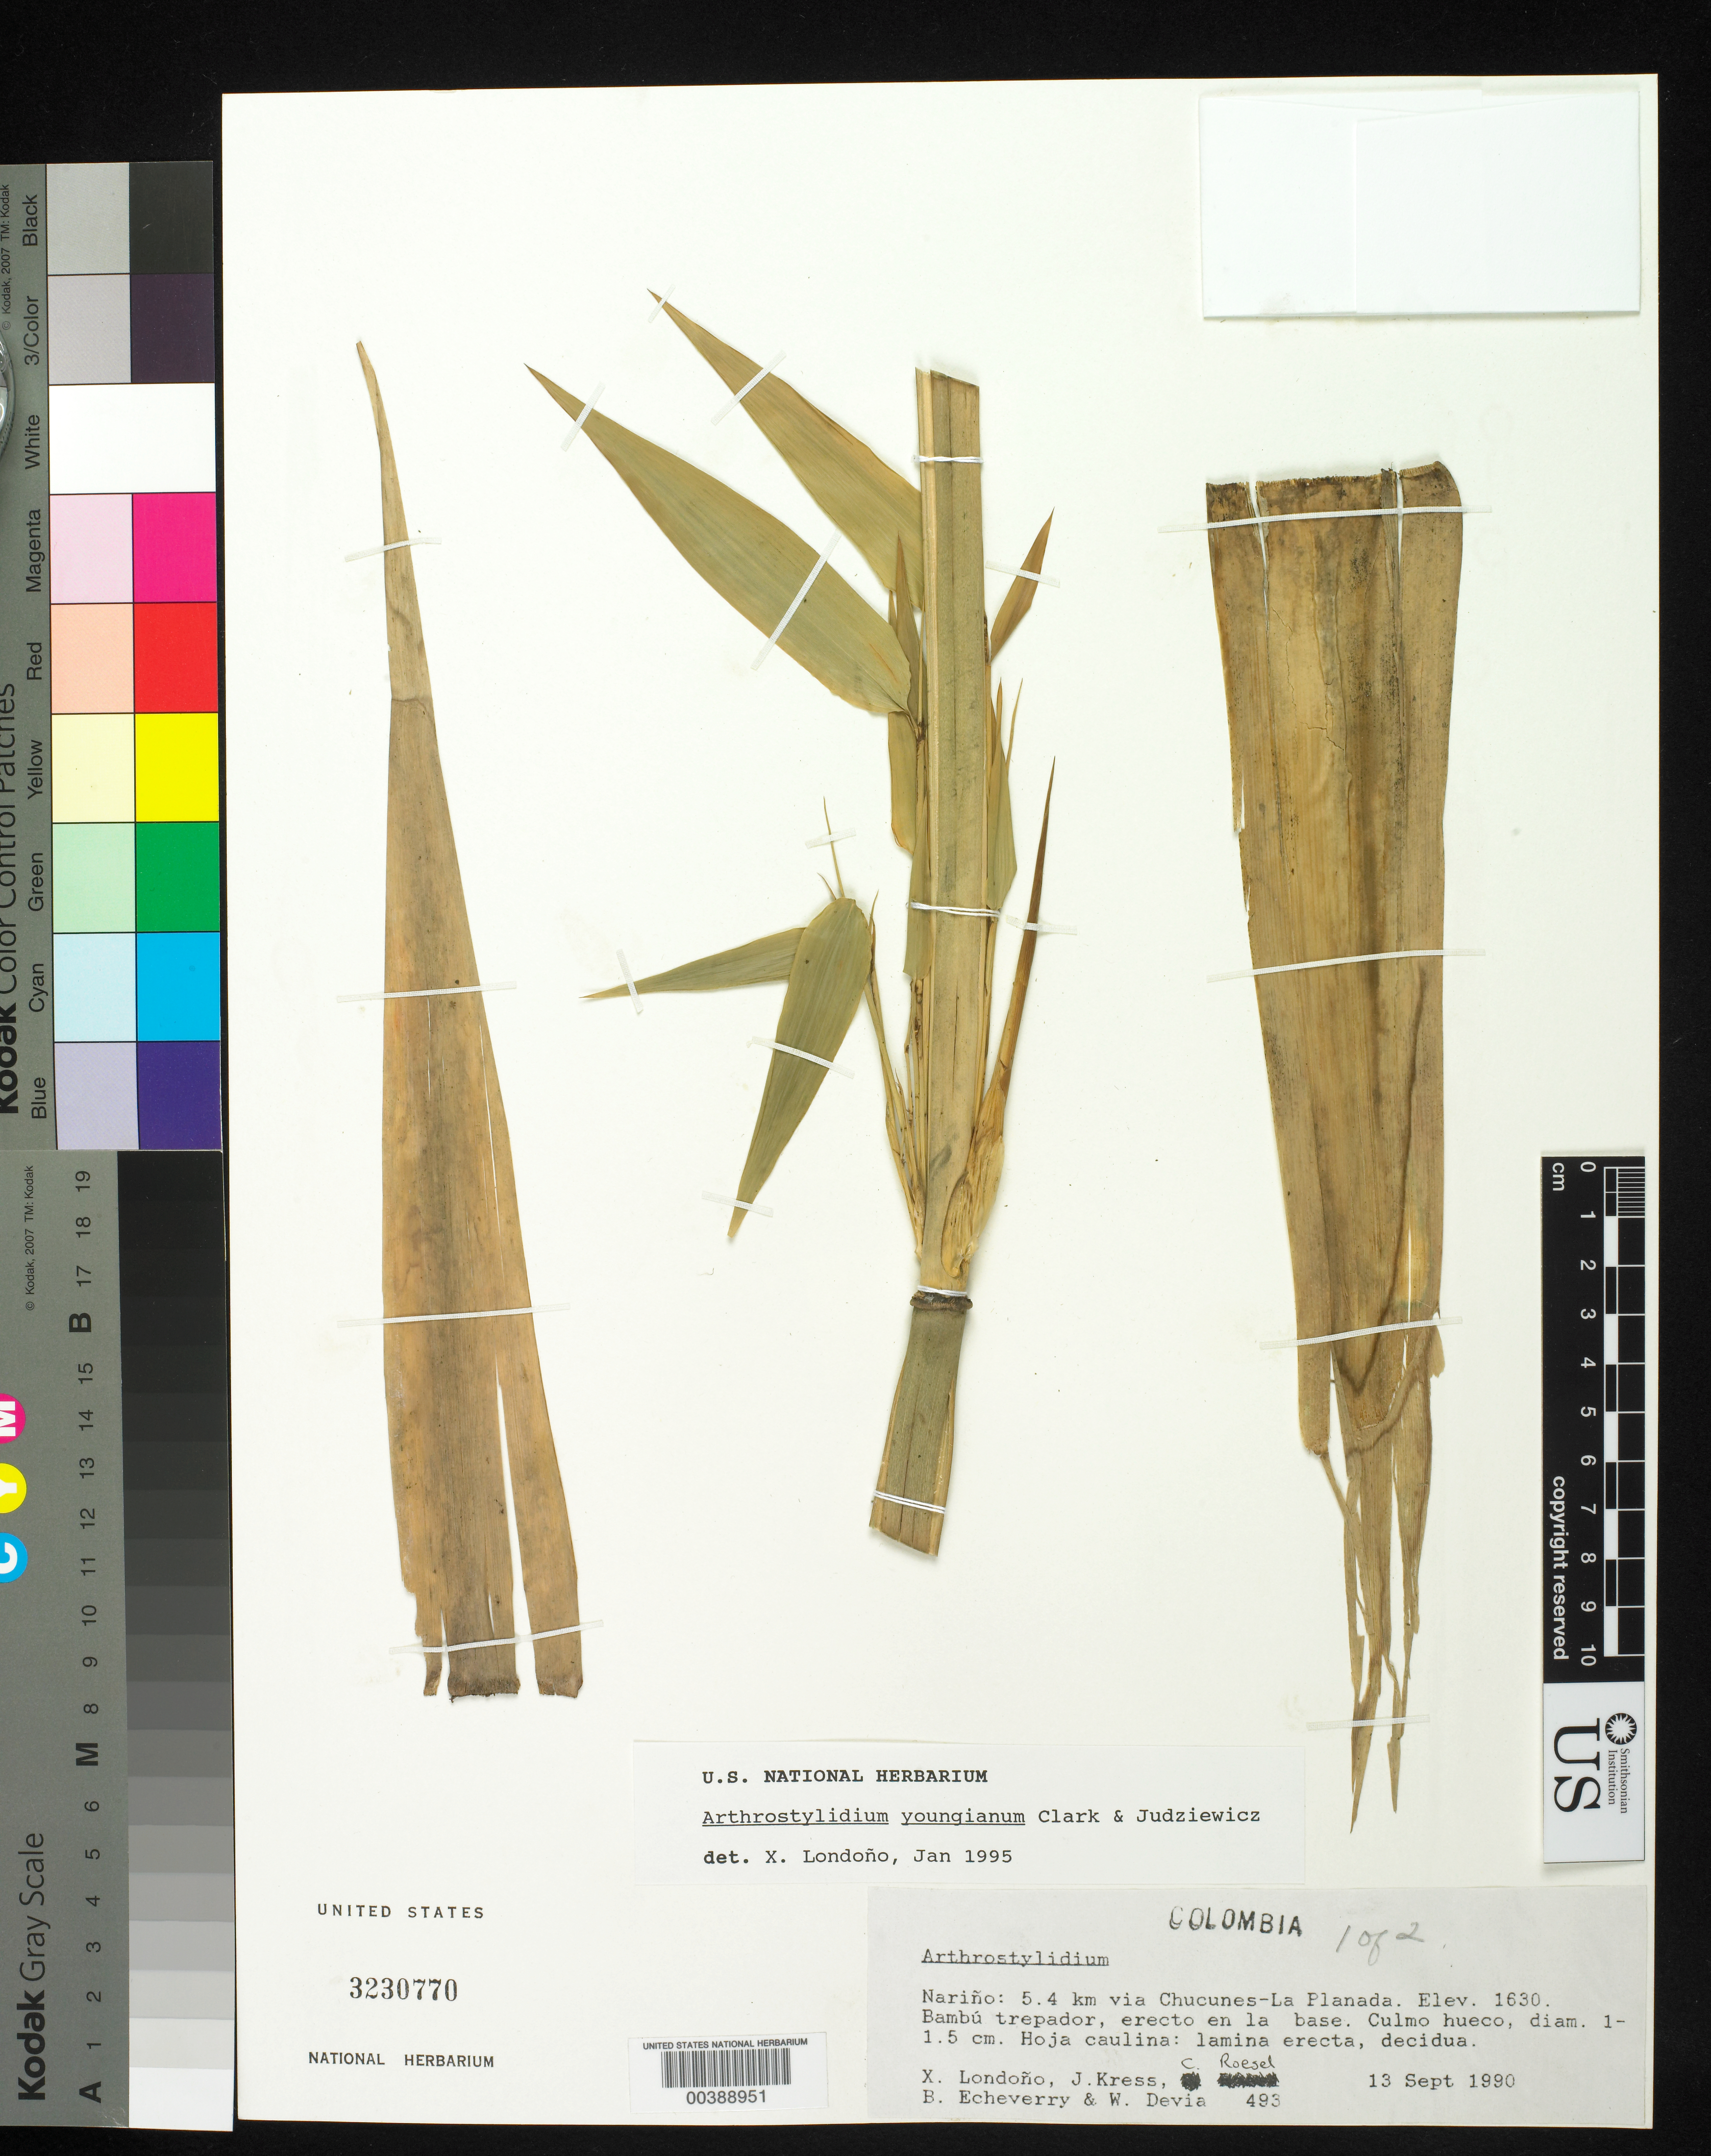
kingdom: Plantae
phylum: Tracheophyta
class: Liliopsida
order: Poales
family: Poaceae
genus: Arthrostylidium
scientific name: Arthrostylidium youngianum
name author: L.G. Clark & Judz.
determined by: Londoño, X., (TULV), Jardin Botanico "Juan Maria Cespedes"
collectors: X. Londoño, W. J. Kress, C. S. Roesel, B. Echeverry & W. Devia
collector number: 493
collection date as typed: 13 Sep 1990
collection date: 1990-09-13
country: Colombia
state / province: Nariño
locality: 5.4 km via Chucunes-la Planada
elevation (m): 1630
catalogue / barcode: US 3230770